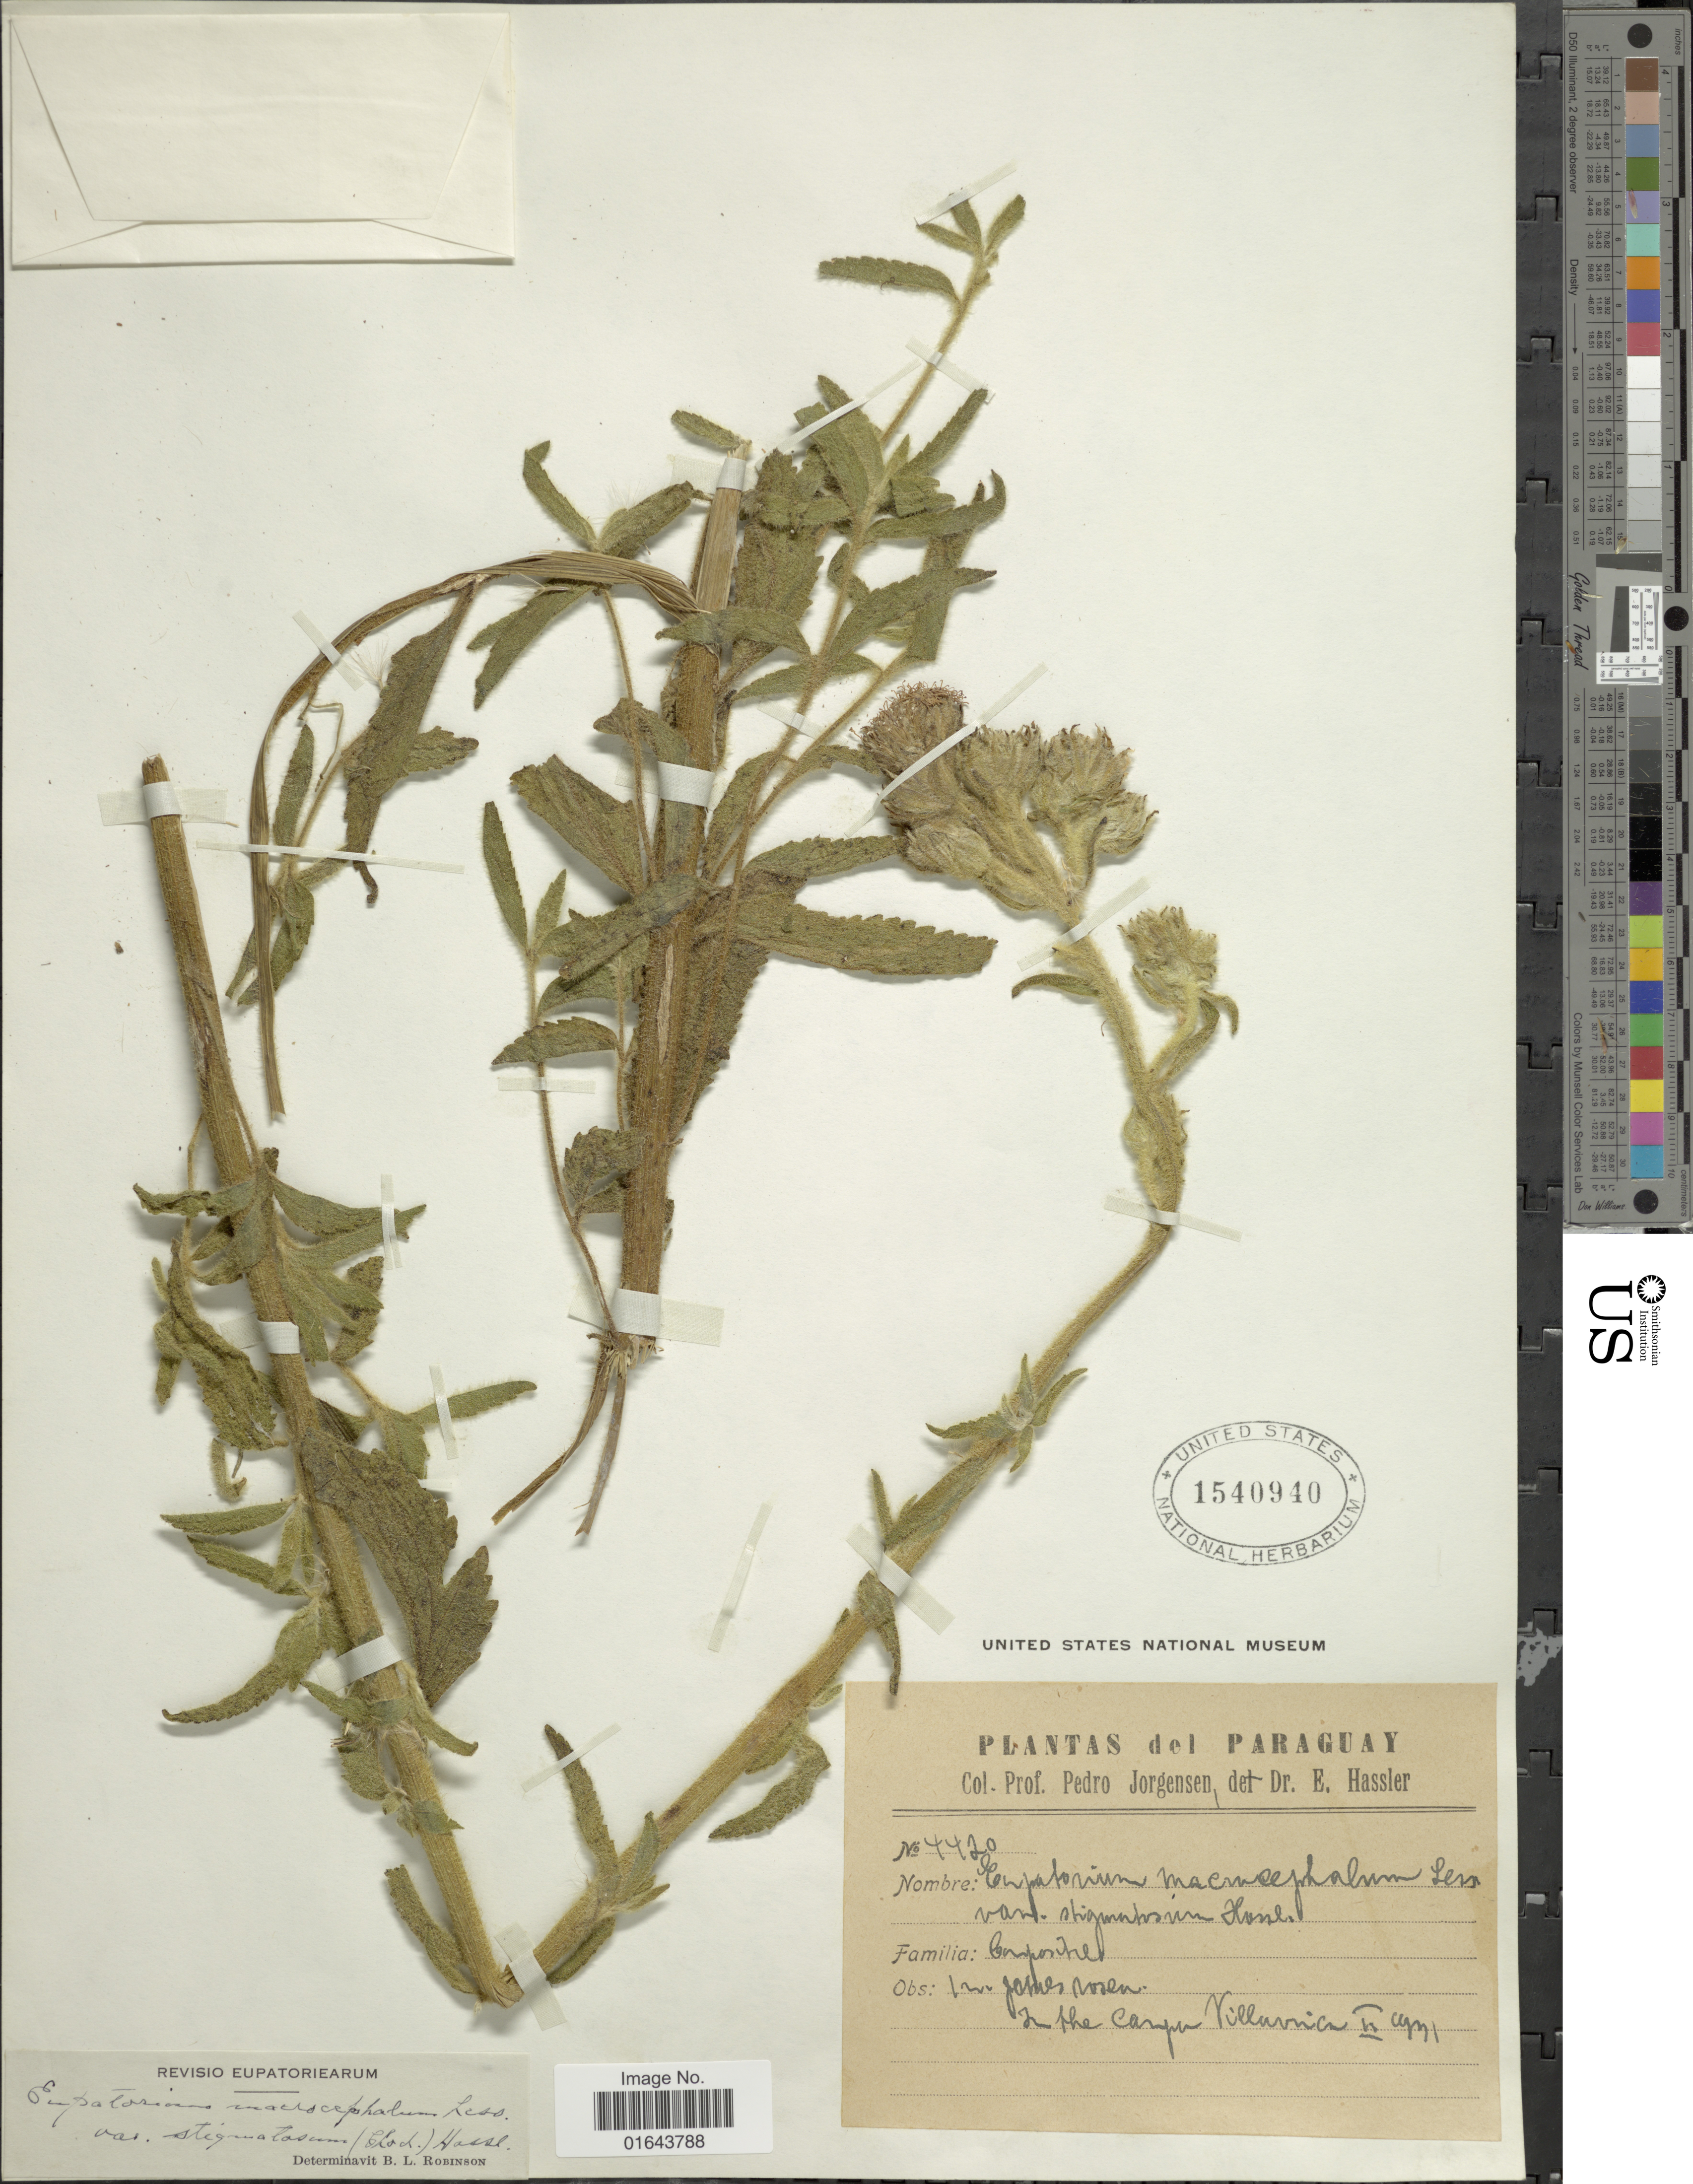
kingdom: Plantae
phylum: Tracheophyta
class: Magnoliopsida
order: Asterales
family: Asteraceae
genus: Campuloclinium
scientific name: Campuloclinium macrocephalum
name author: (Less.) DC.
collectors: P. Jörgensen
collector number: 4420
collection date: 1931-02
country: Paraguay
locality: In the campo Villarrica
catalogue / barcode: US 1540940